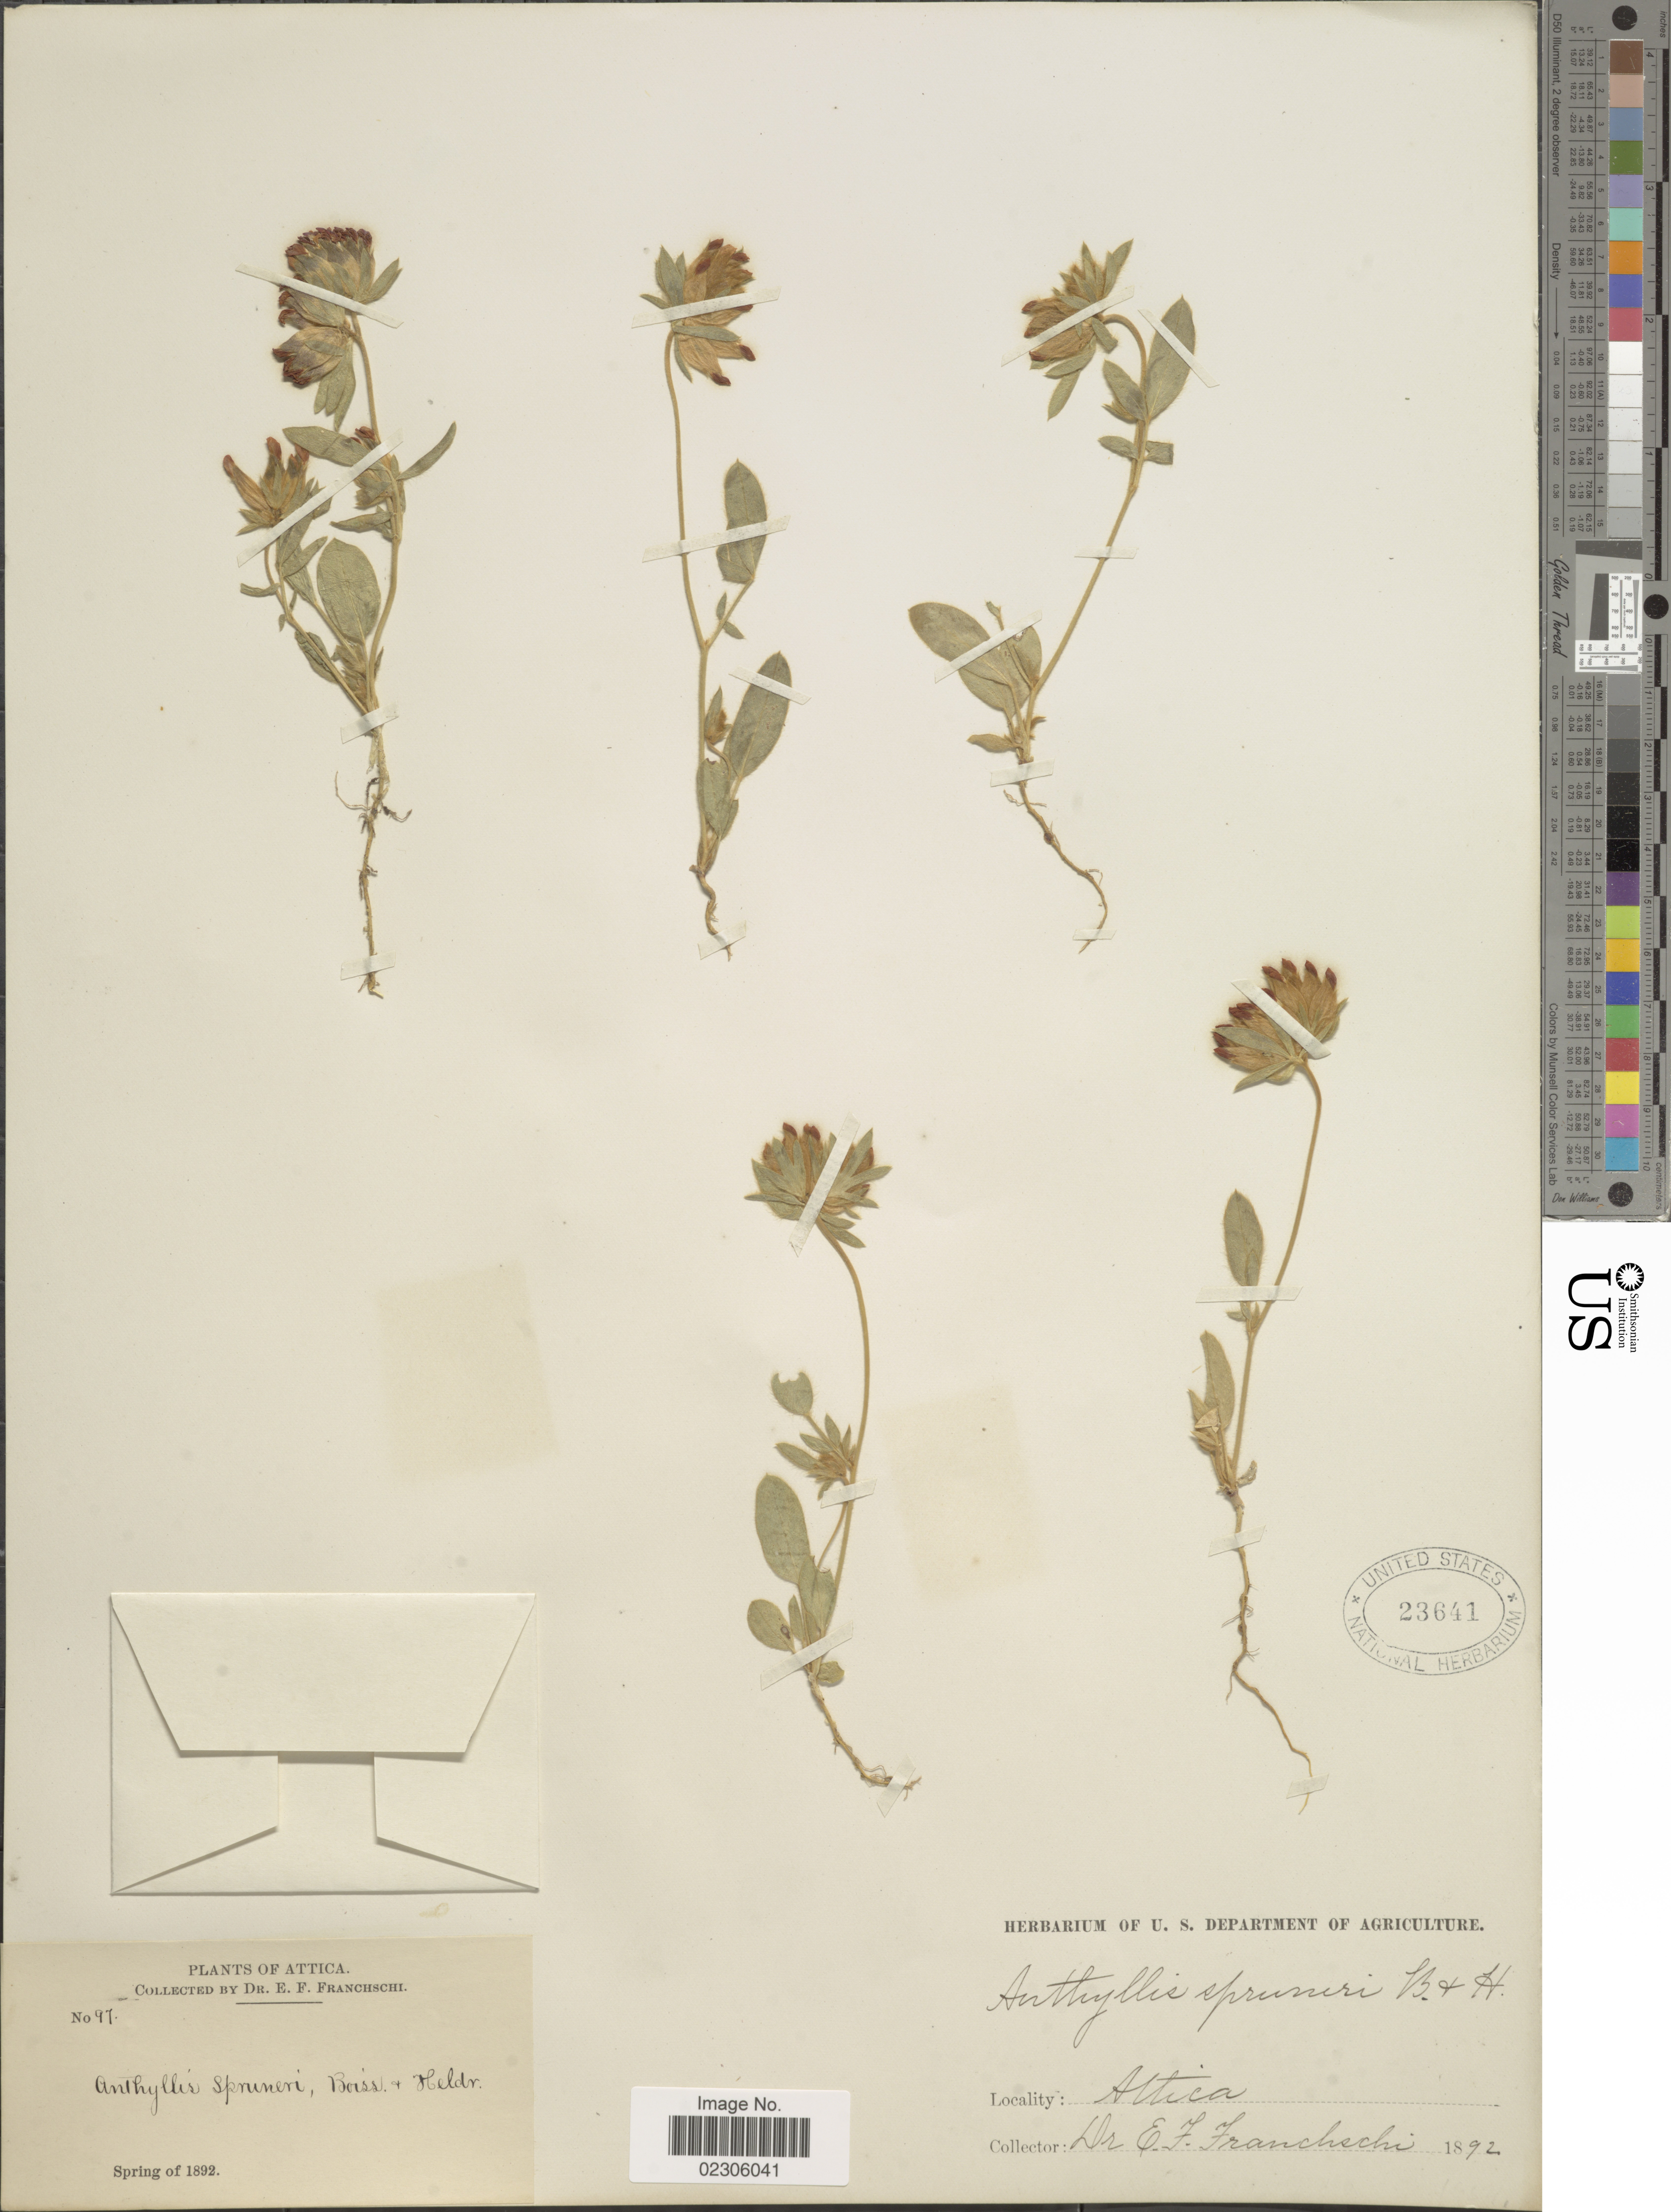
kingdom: Plantae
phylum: Tracheophyta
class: Magnoliopsida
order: Fabales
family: Fabaceae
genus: Anthyllis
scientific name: Anthyllis vulneraria subsp. praepropera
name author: Bornm.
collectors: E. Franchschi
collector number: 97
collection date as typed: spring 1892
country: Greece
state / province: Attica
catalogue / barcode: US 23641